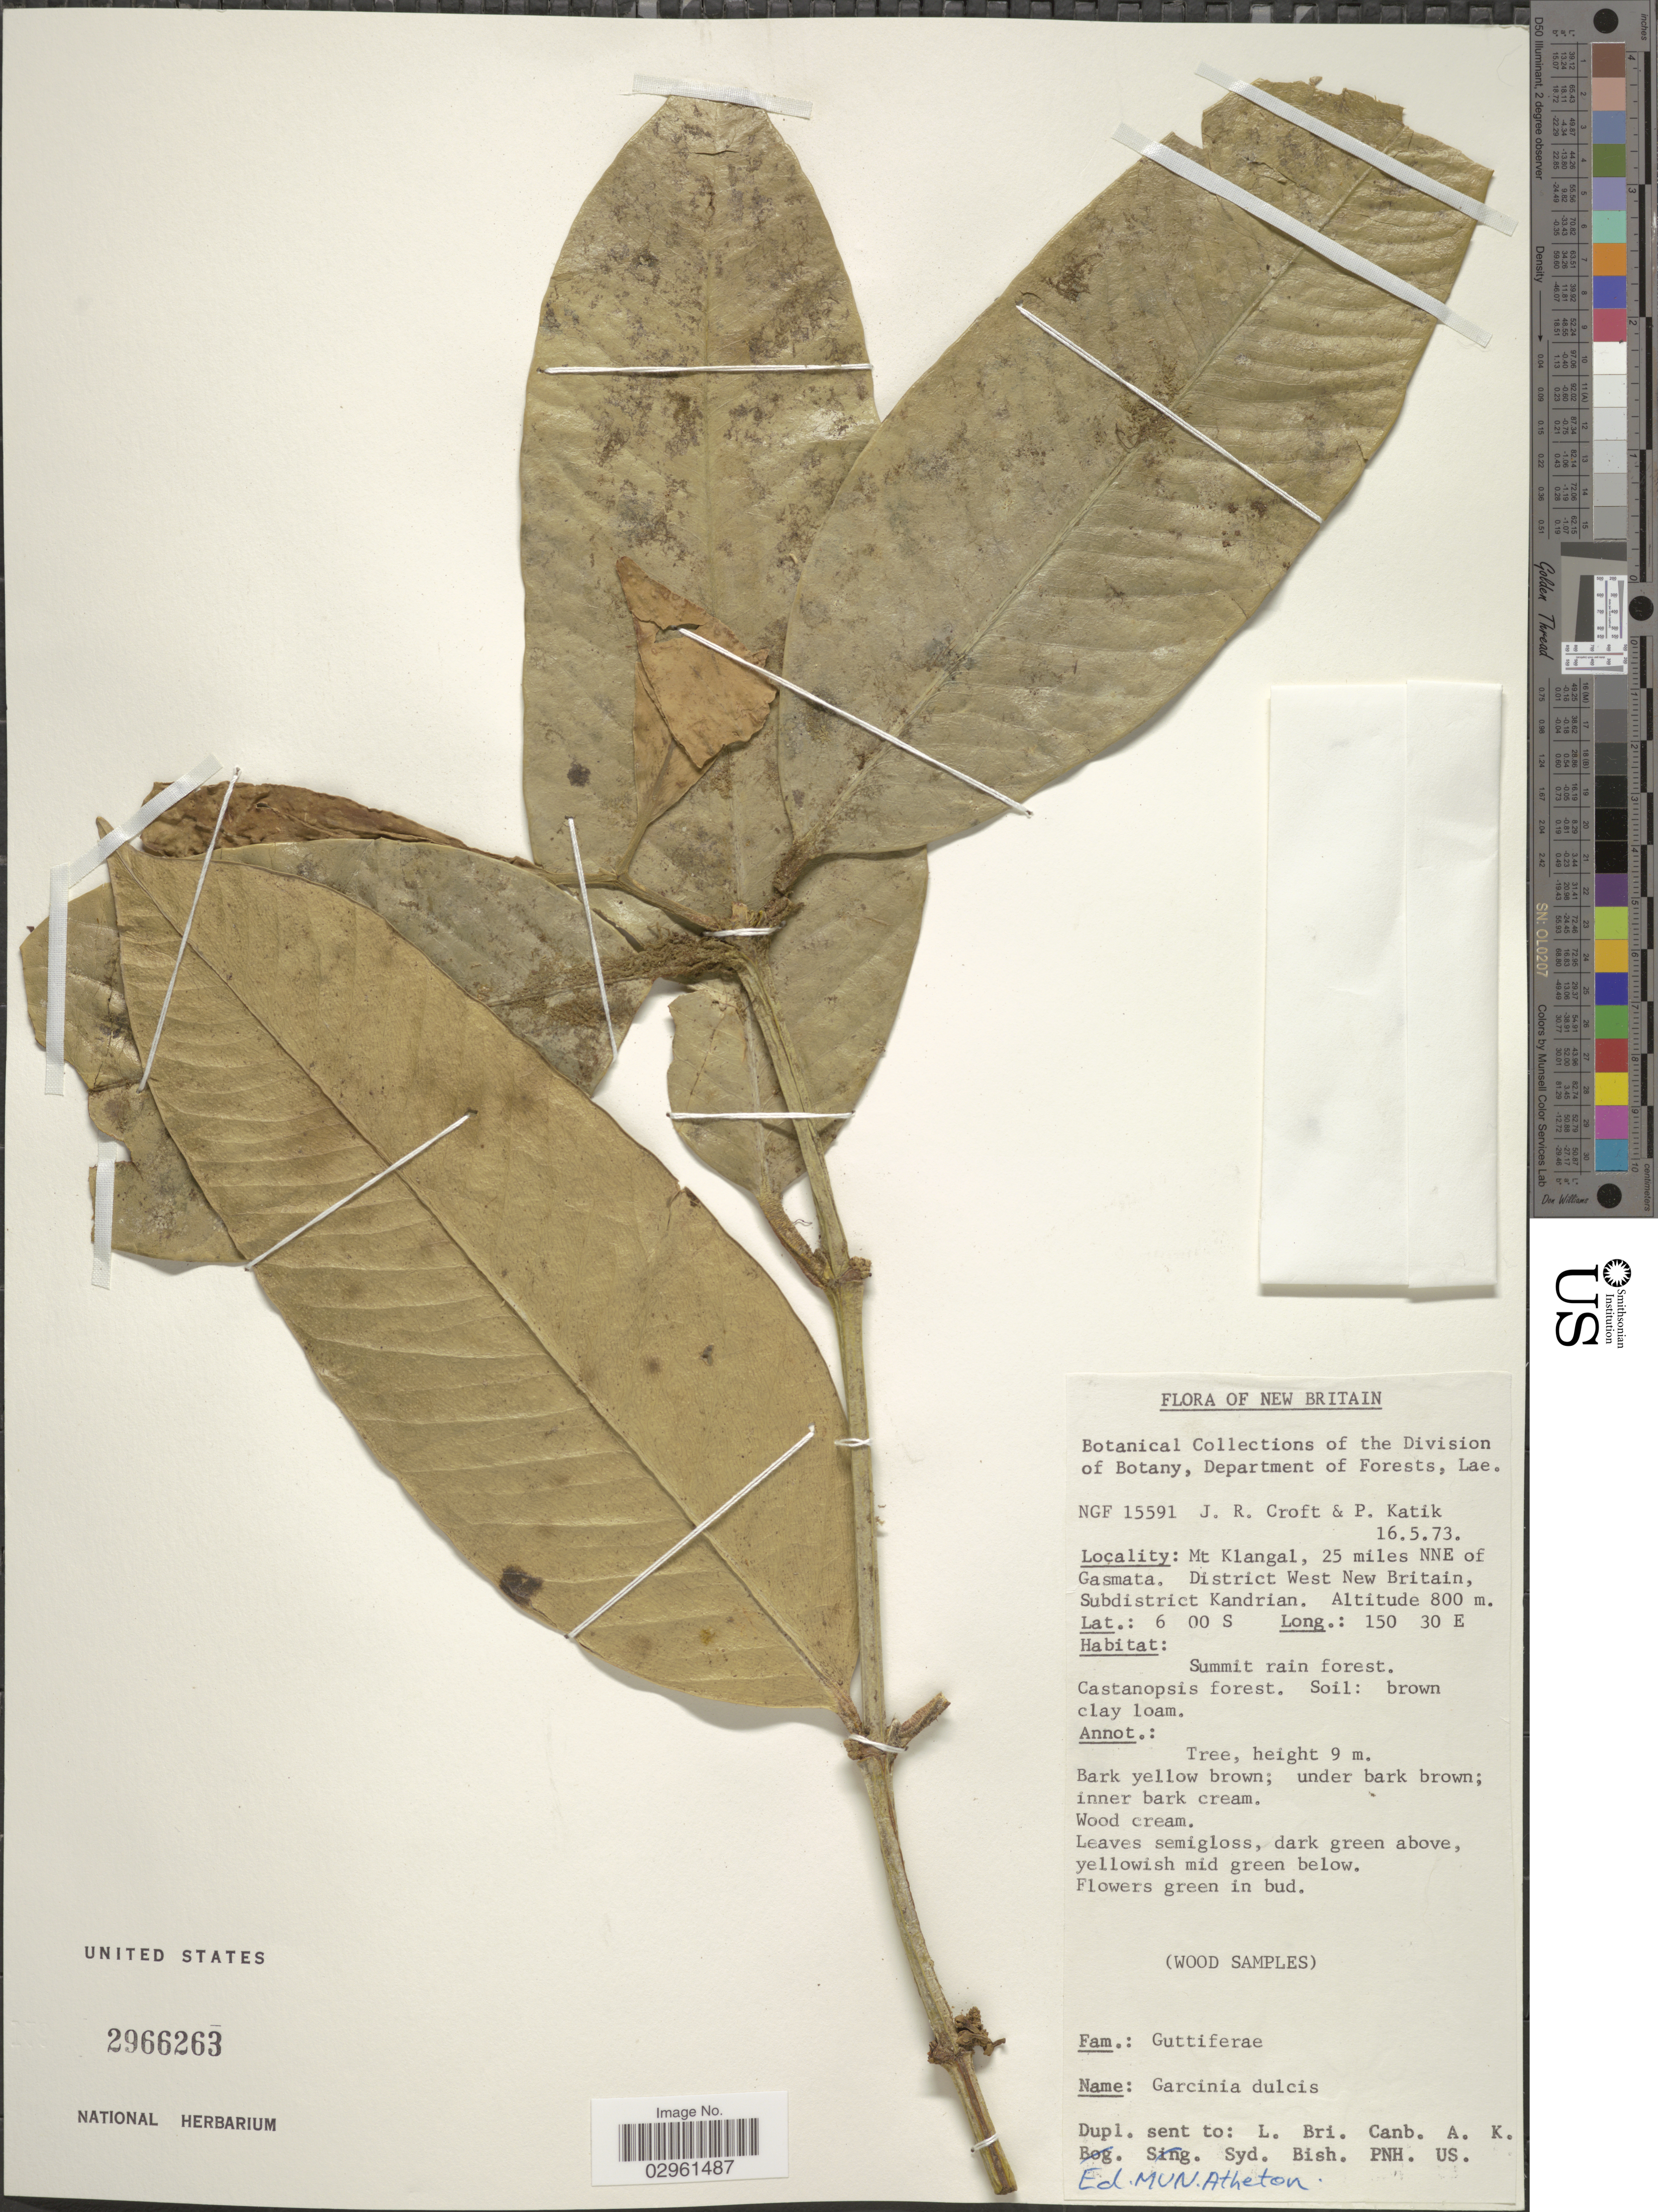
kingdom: Plantae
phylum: Tracheophyta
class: Magnoliopsida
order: Malpighiales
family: Clusiaceae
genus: Garcinia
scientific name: Garcinia dulcis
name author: (Roxb.) Kurz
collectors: J. R. Croft & P. Katik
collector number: NGF15591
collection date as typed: Transcribed d/m/y: 16/5/73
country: Papua New Guinea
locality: New Britain, Mt. Klangal, 25 miles NNE of Casmata. District West New Britain, Subdistrict Kandrian.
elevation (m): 800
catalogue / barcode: US 2966263